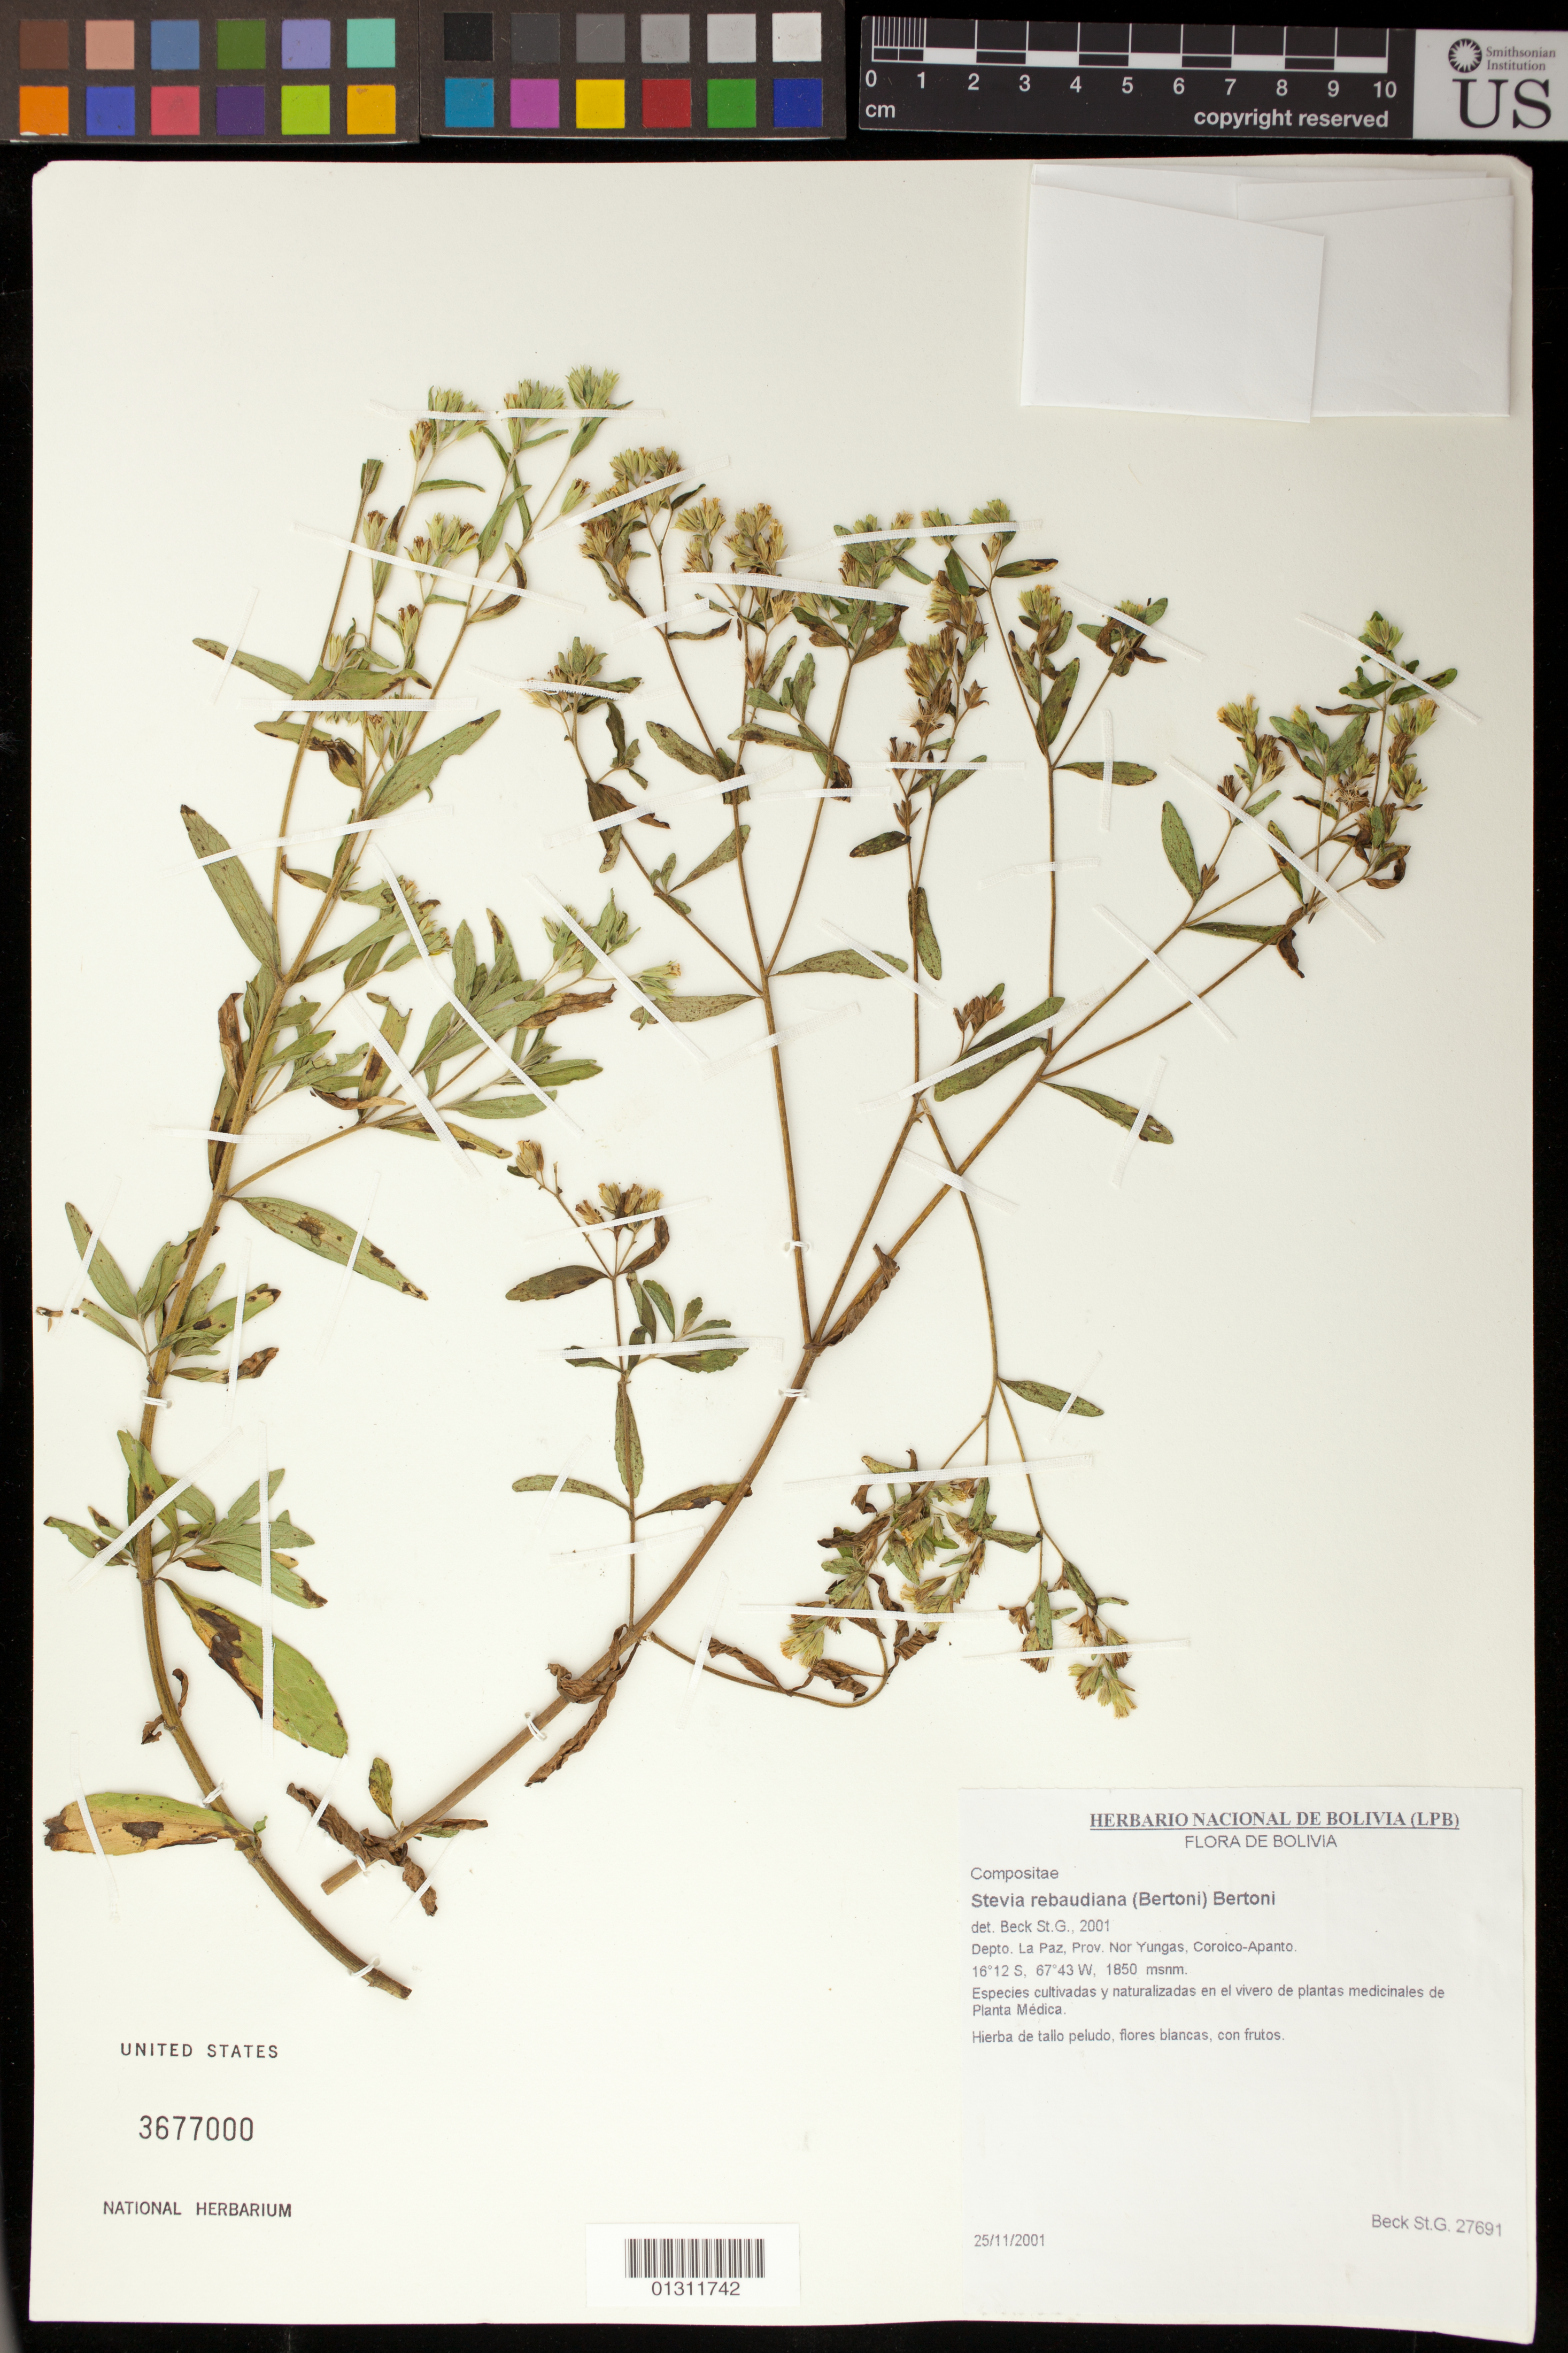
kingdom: Plantae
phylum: Tracheophyta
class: Magnoliopsida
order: Asterales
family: Asteraceae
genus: Stevia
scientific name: Stevia rebaudiana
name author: (Bertoni) Bertoni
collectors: S. Beck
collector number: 27691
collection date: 2001-11-25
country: Bolivia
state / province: La Paz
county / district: Nor Yungas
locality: Coroico- Apanto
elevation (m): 1850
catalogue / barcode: US 3677000